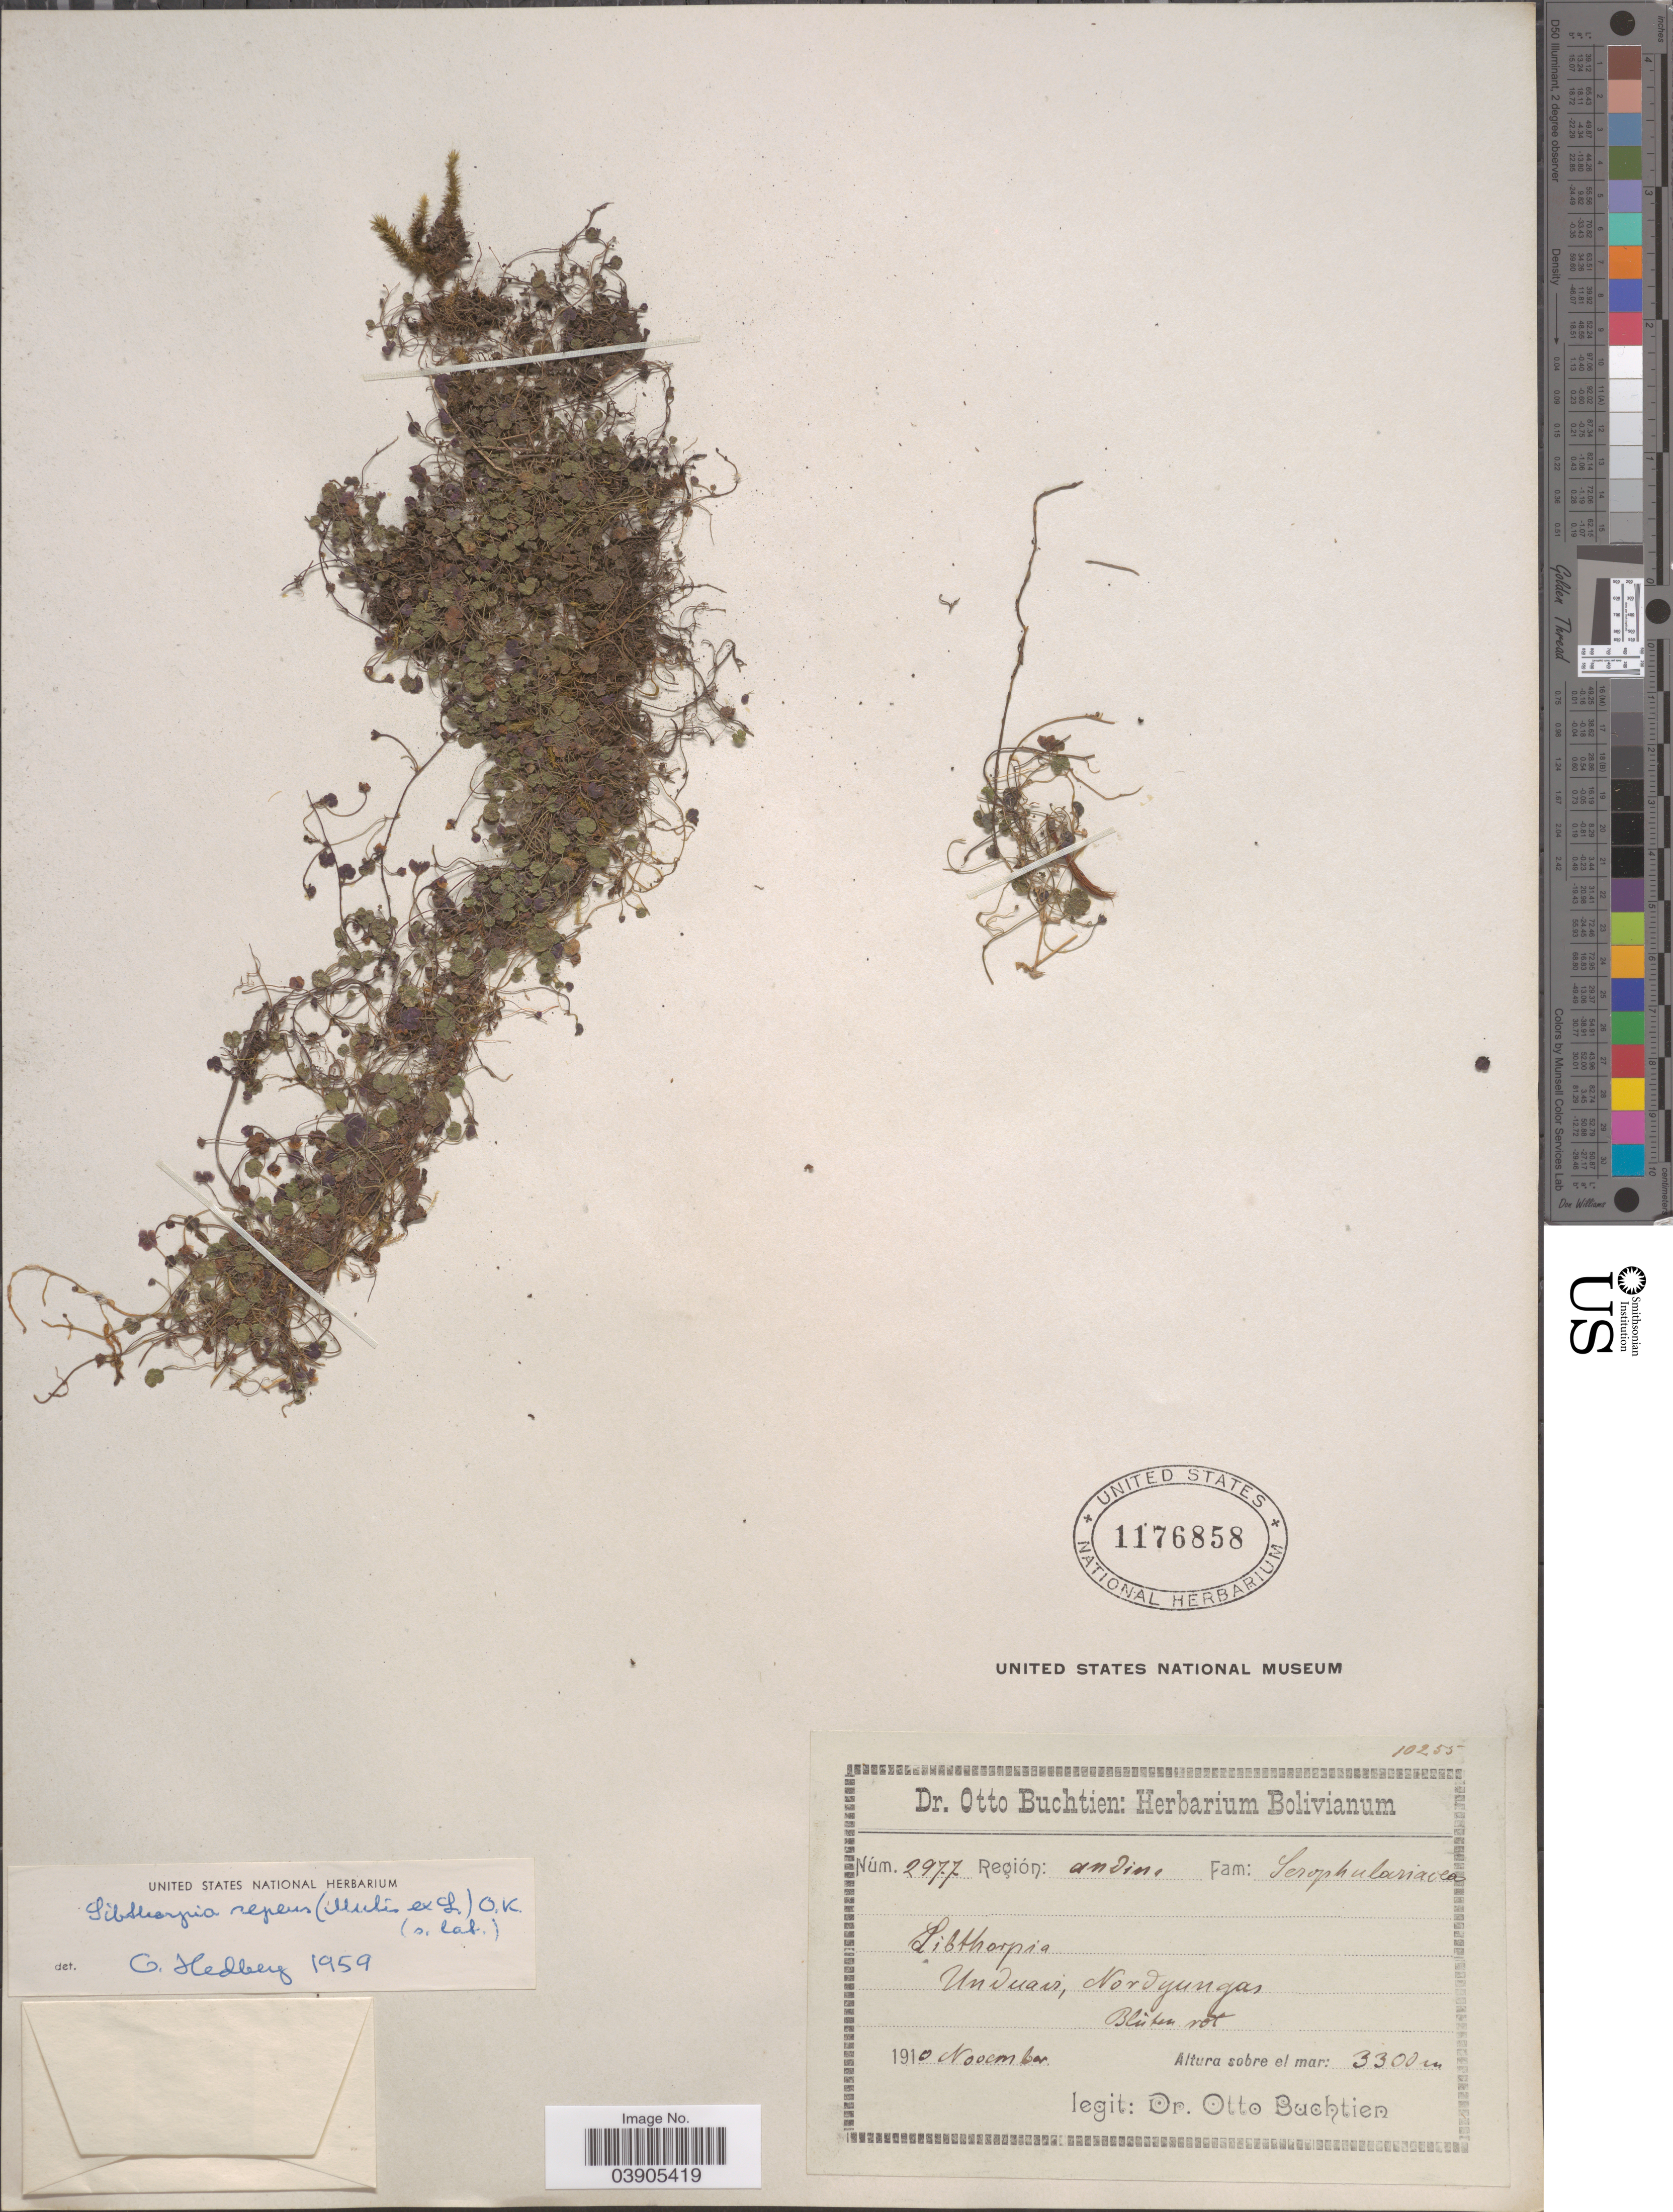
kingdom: Plantae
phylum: Tracheophyta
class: Magnoliopsida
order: Lamiales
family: Plantaginaceae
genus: Sibthorpia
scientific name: Sibthorpia repens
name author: (L.) Kuntze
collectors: O. Buchtien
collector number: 2977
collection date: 1910-11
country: Bolivia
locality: Región: andina. Unduavi, Nordyungas.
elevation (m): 3300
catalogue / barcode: US 1176858